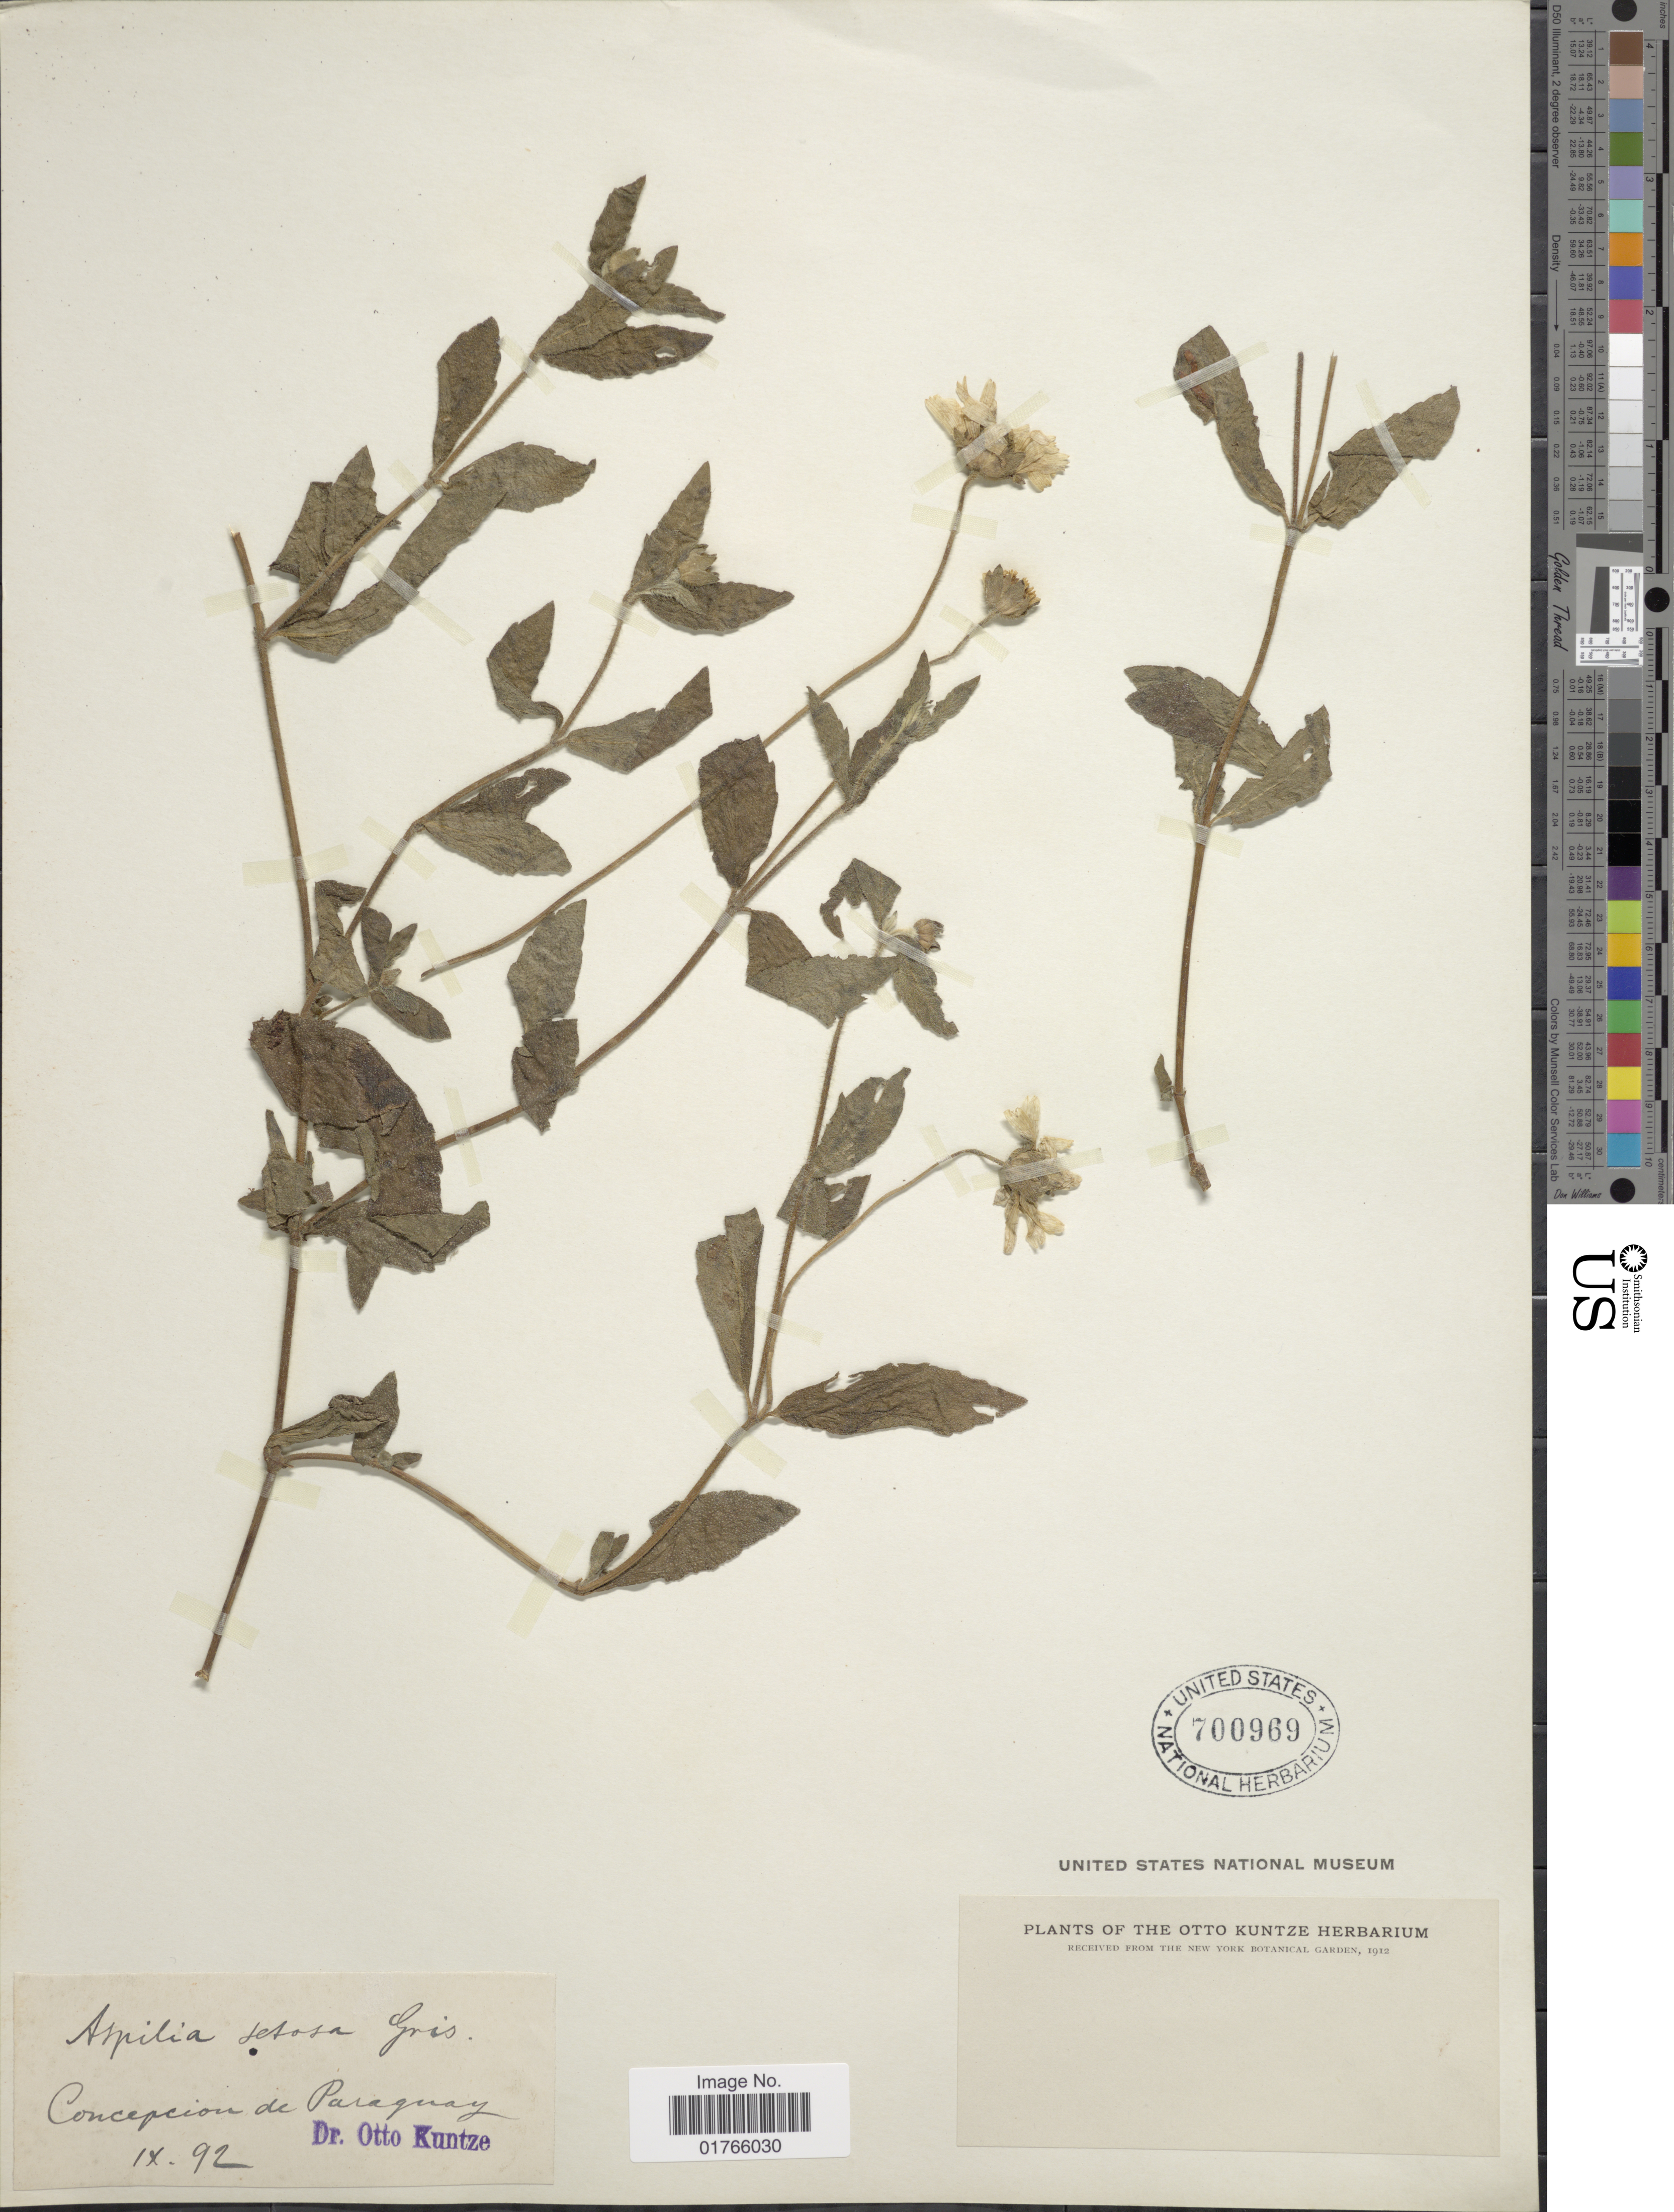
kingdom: Plantae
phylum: Tracheophyta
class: Magnoliopsida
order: Asterales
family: Asteraceae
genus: Aspilia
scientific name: Aspilia setosa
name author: Griseb.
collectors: C.E.O. Kuntze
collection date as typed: Transcribed d/m/y: /9/92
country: Paraguay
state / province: Concepcion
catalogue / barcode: US 700969